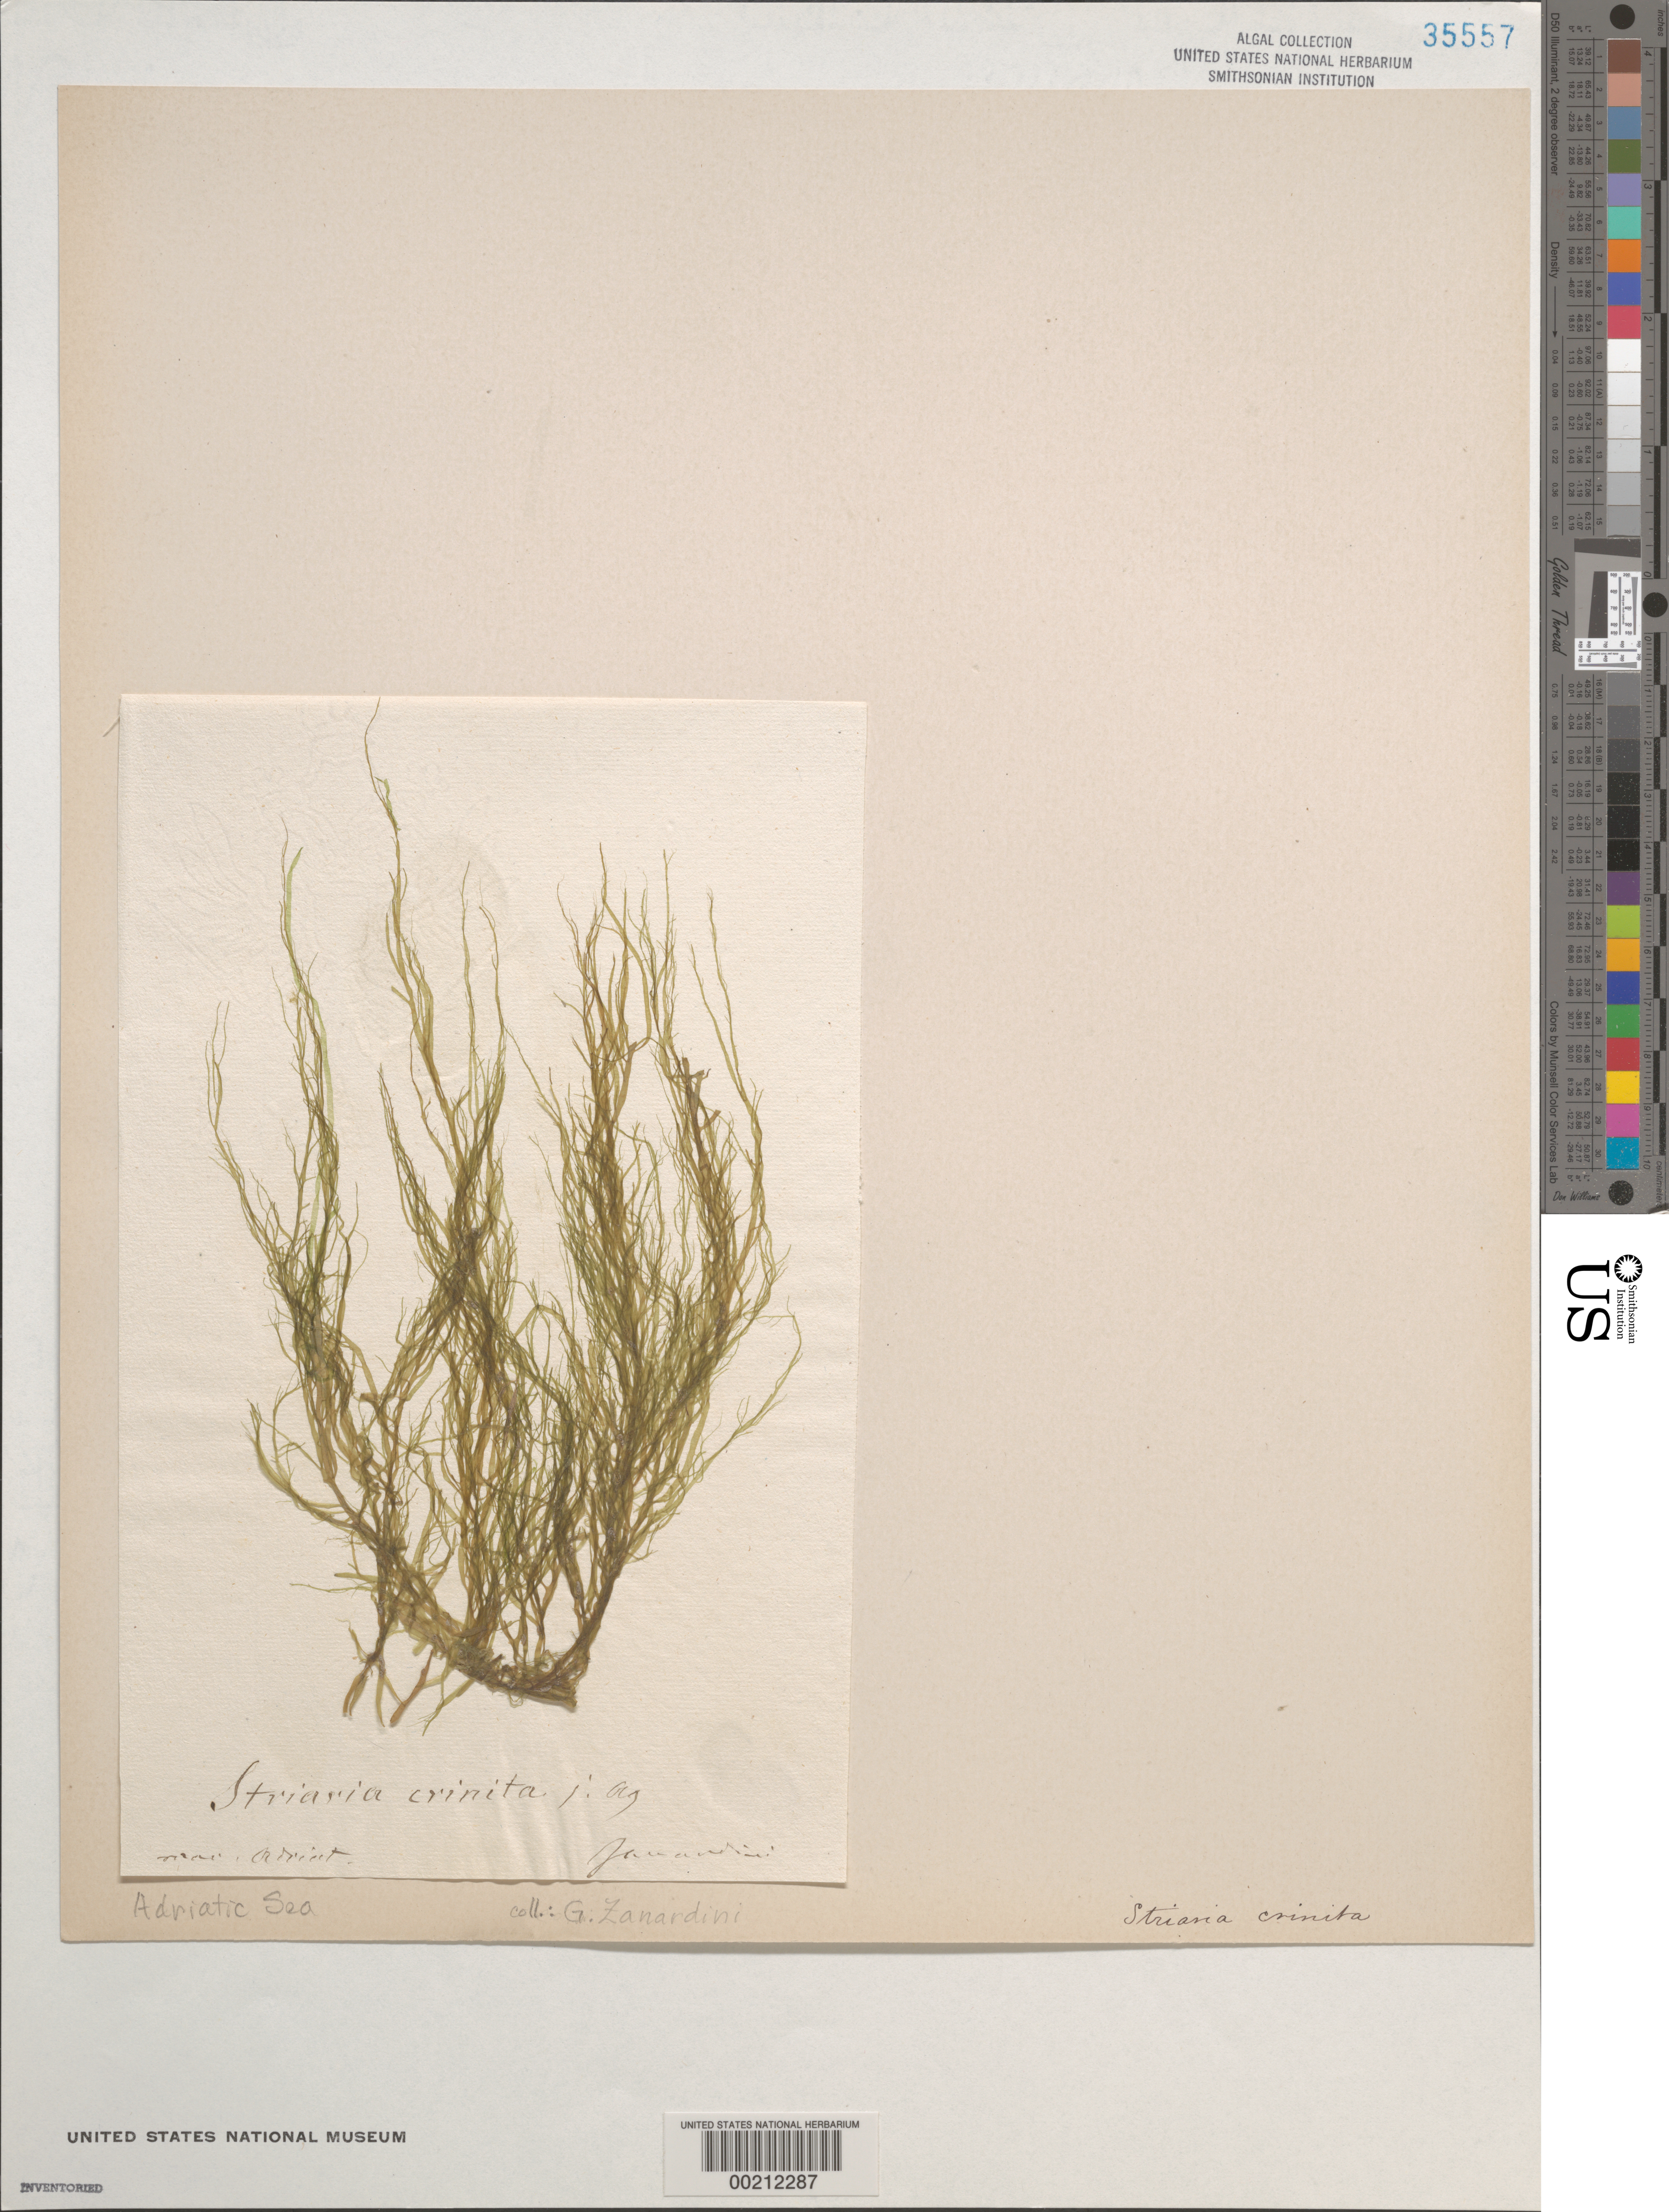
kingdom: Chromista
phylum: Ochrophyta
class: Phaeophyceae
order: Dictyosiphonales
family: Striariaceae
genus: Striaria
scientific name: Striaria attenuata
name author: (Grev.) Grev.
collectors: G. Zanardini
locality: Adriatic sea (mar. adriat.)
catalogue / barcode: US 35557